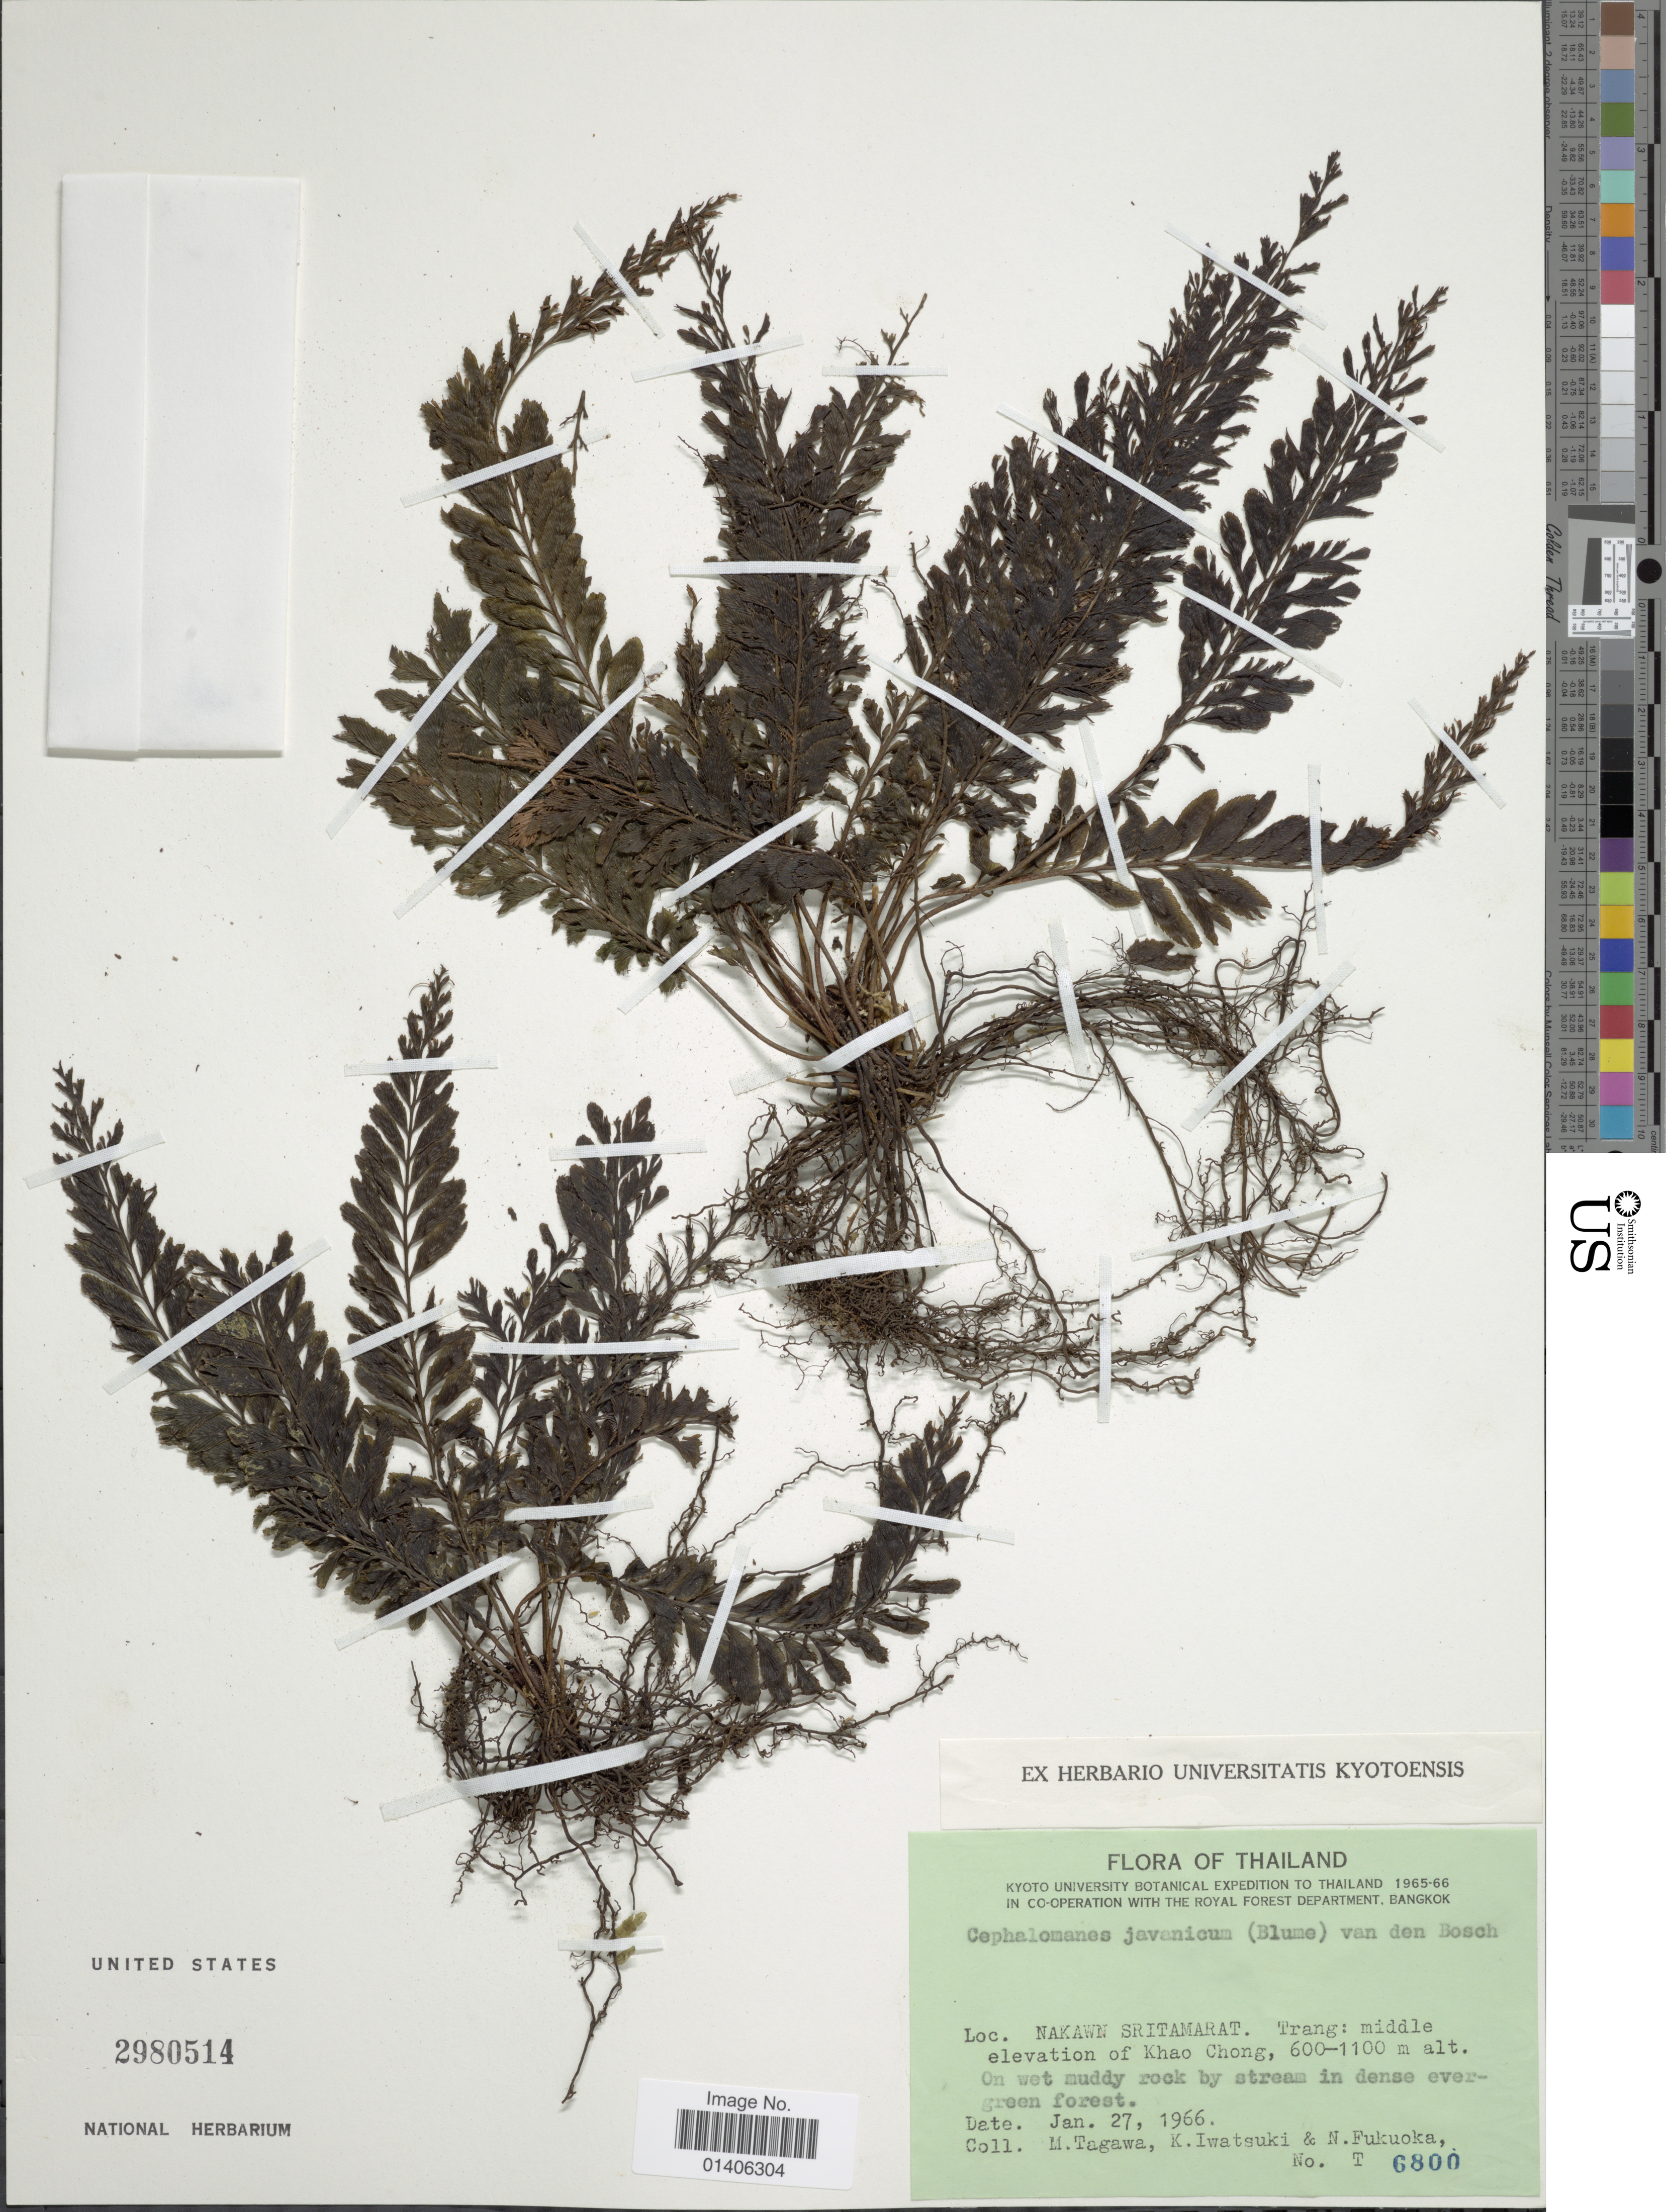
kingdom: Plantae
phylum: Tracheophyta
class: Polypodiopsida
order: Hymenophyllales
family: Hymenophyllaceae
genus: Cephalomanes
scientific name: Cephalomanes javanicum var. javanicum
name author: C. Presl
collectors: M. Tagawa, K. Iwatsuki & N. Fukuoka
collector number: T 6800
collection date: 1966-01-27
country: Thailand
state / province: Trang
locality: Nakwan Sritamarat: Trang: middle elevation of Khao Chong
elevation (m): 600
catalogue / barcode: US 2980514